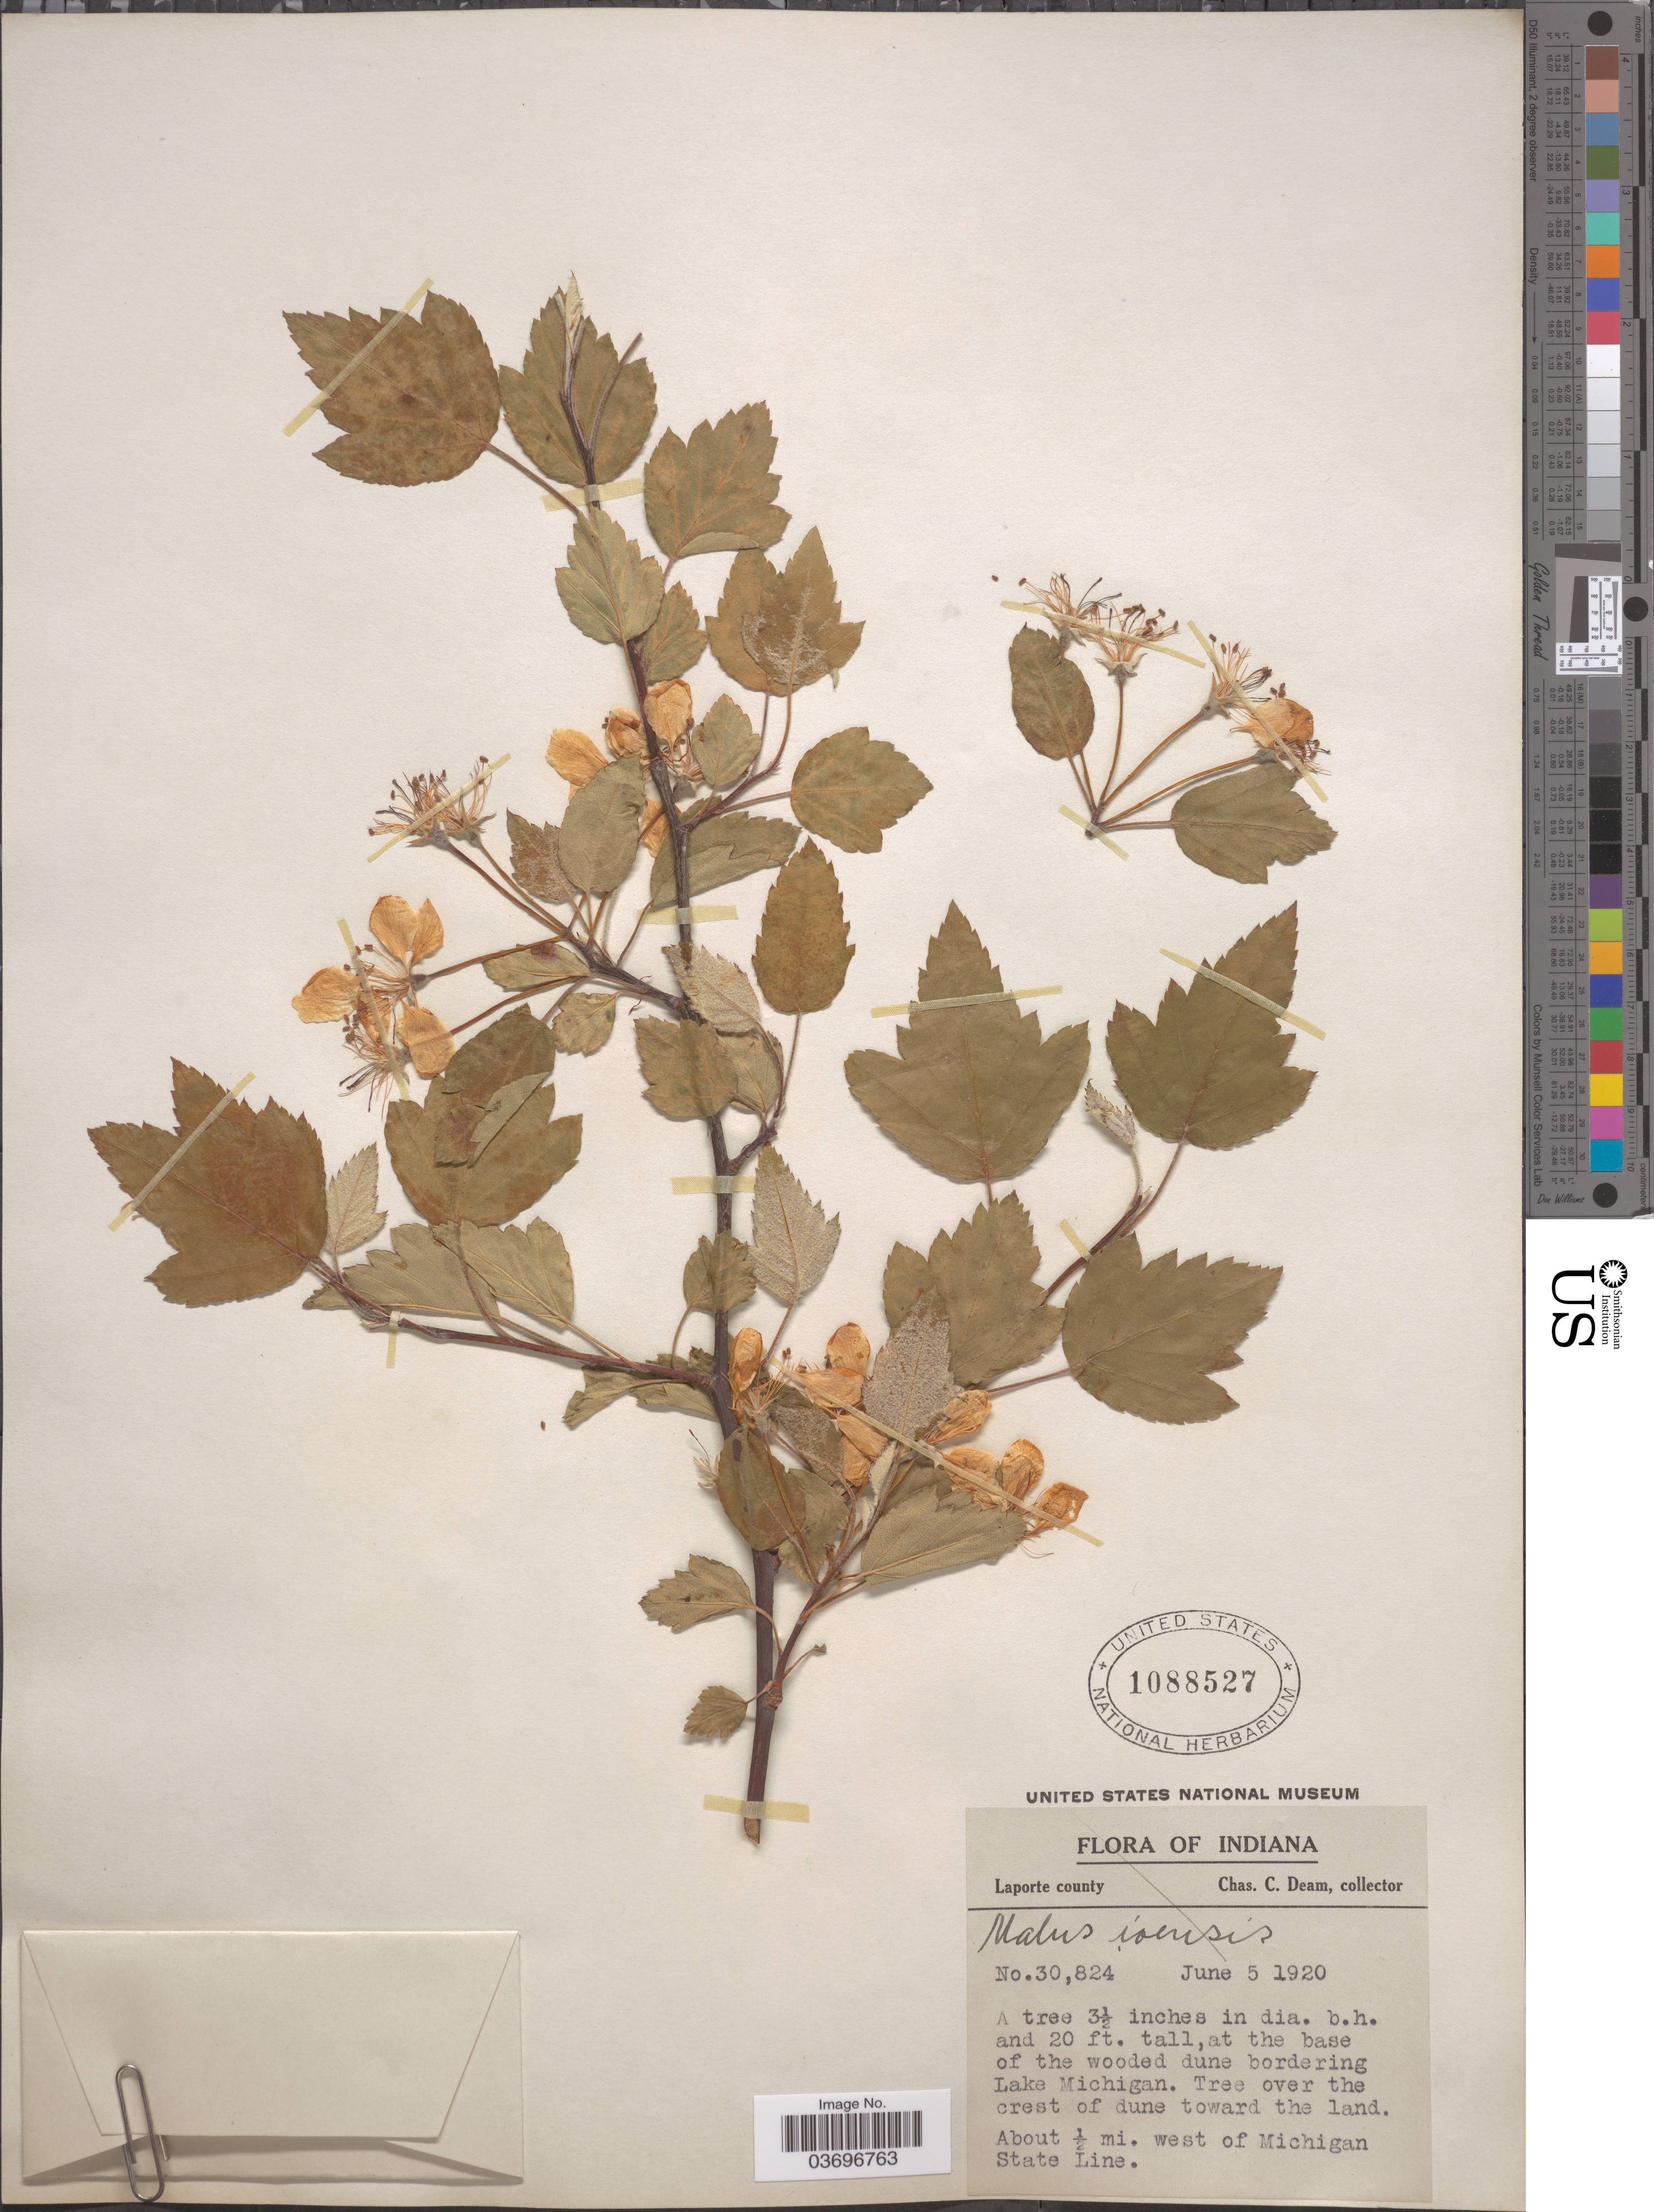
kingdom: Plantae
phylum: Tracheophyta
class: Magnoliopsida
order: Rosales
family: Rosaceae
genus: Malus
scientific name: Malus coronaria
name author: (L.) Mill.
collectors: C. C. Deam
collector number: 30824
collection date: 1920-06-05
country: United States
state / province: Indiana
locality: Laporte county. At the base of the wooded dune bordering Lake Michigan. About ½ mi. west of Michigan State Line.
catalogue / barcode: US 1088527